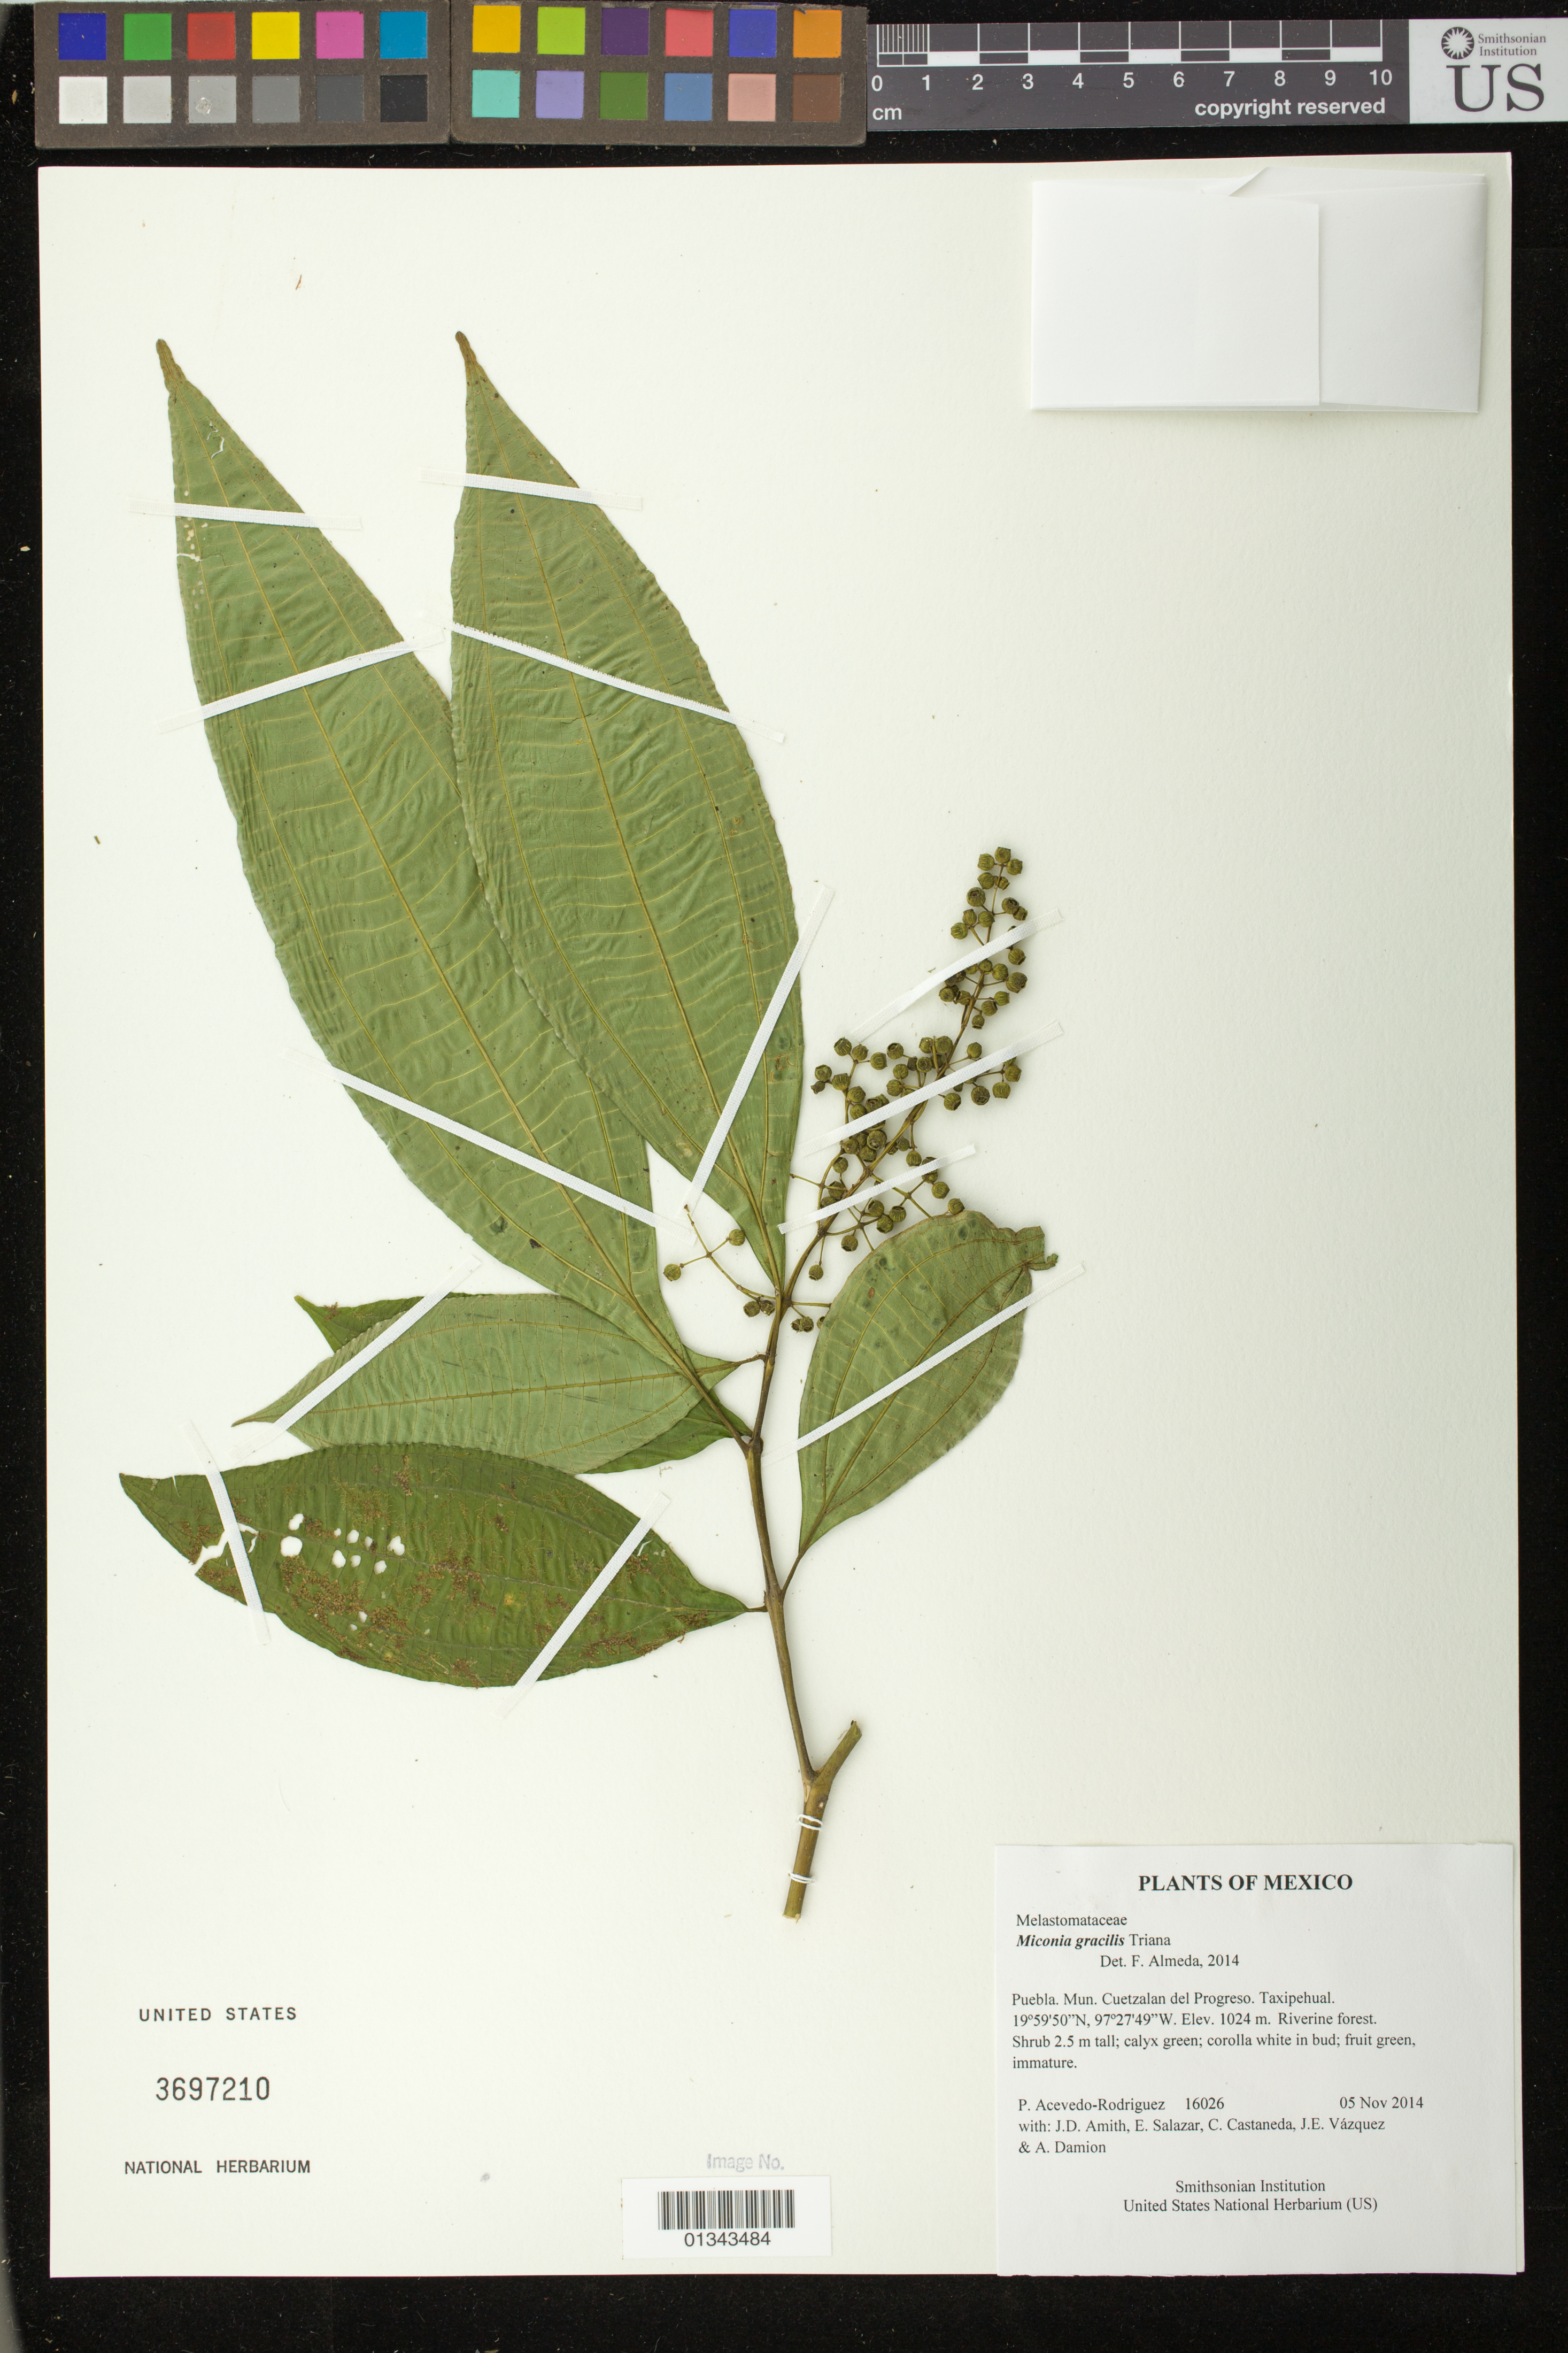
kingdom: Plantae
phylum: Tracheophyta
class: Magnoliopsida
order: Myrtales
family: Melastomataceae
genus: Miconia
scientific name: Miconia gracilis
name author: Triana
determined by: Almeda, F.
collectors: P. Acevedo-Rodr., J. D. Amith, E. Salazar, C. Castaneda, J. E. Vázquez & A. Damion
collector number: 16026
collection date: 2014-11-05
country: Mexico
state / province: Puebla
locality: Mun. Cuetzalan del Progreso. Taxipehual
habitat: Riverine forest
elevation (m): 1024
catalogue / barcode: US 3697210